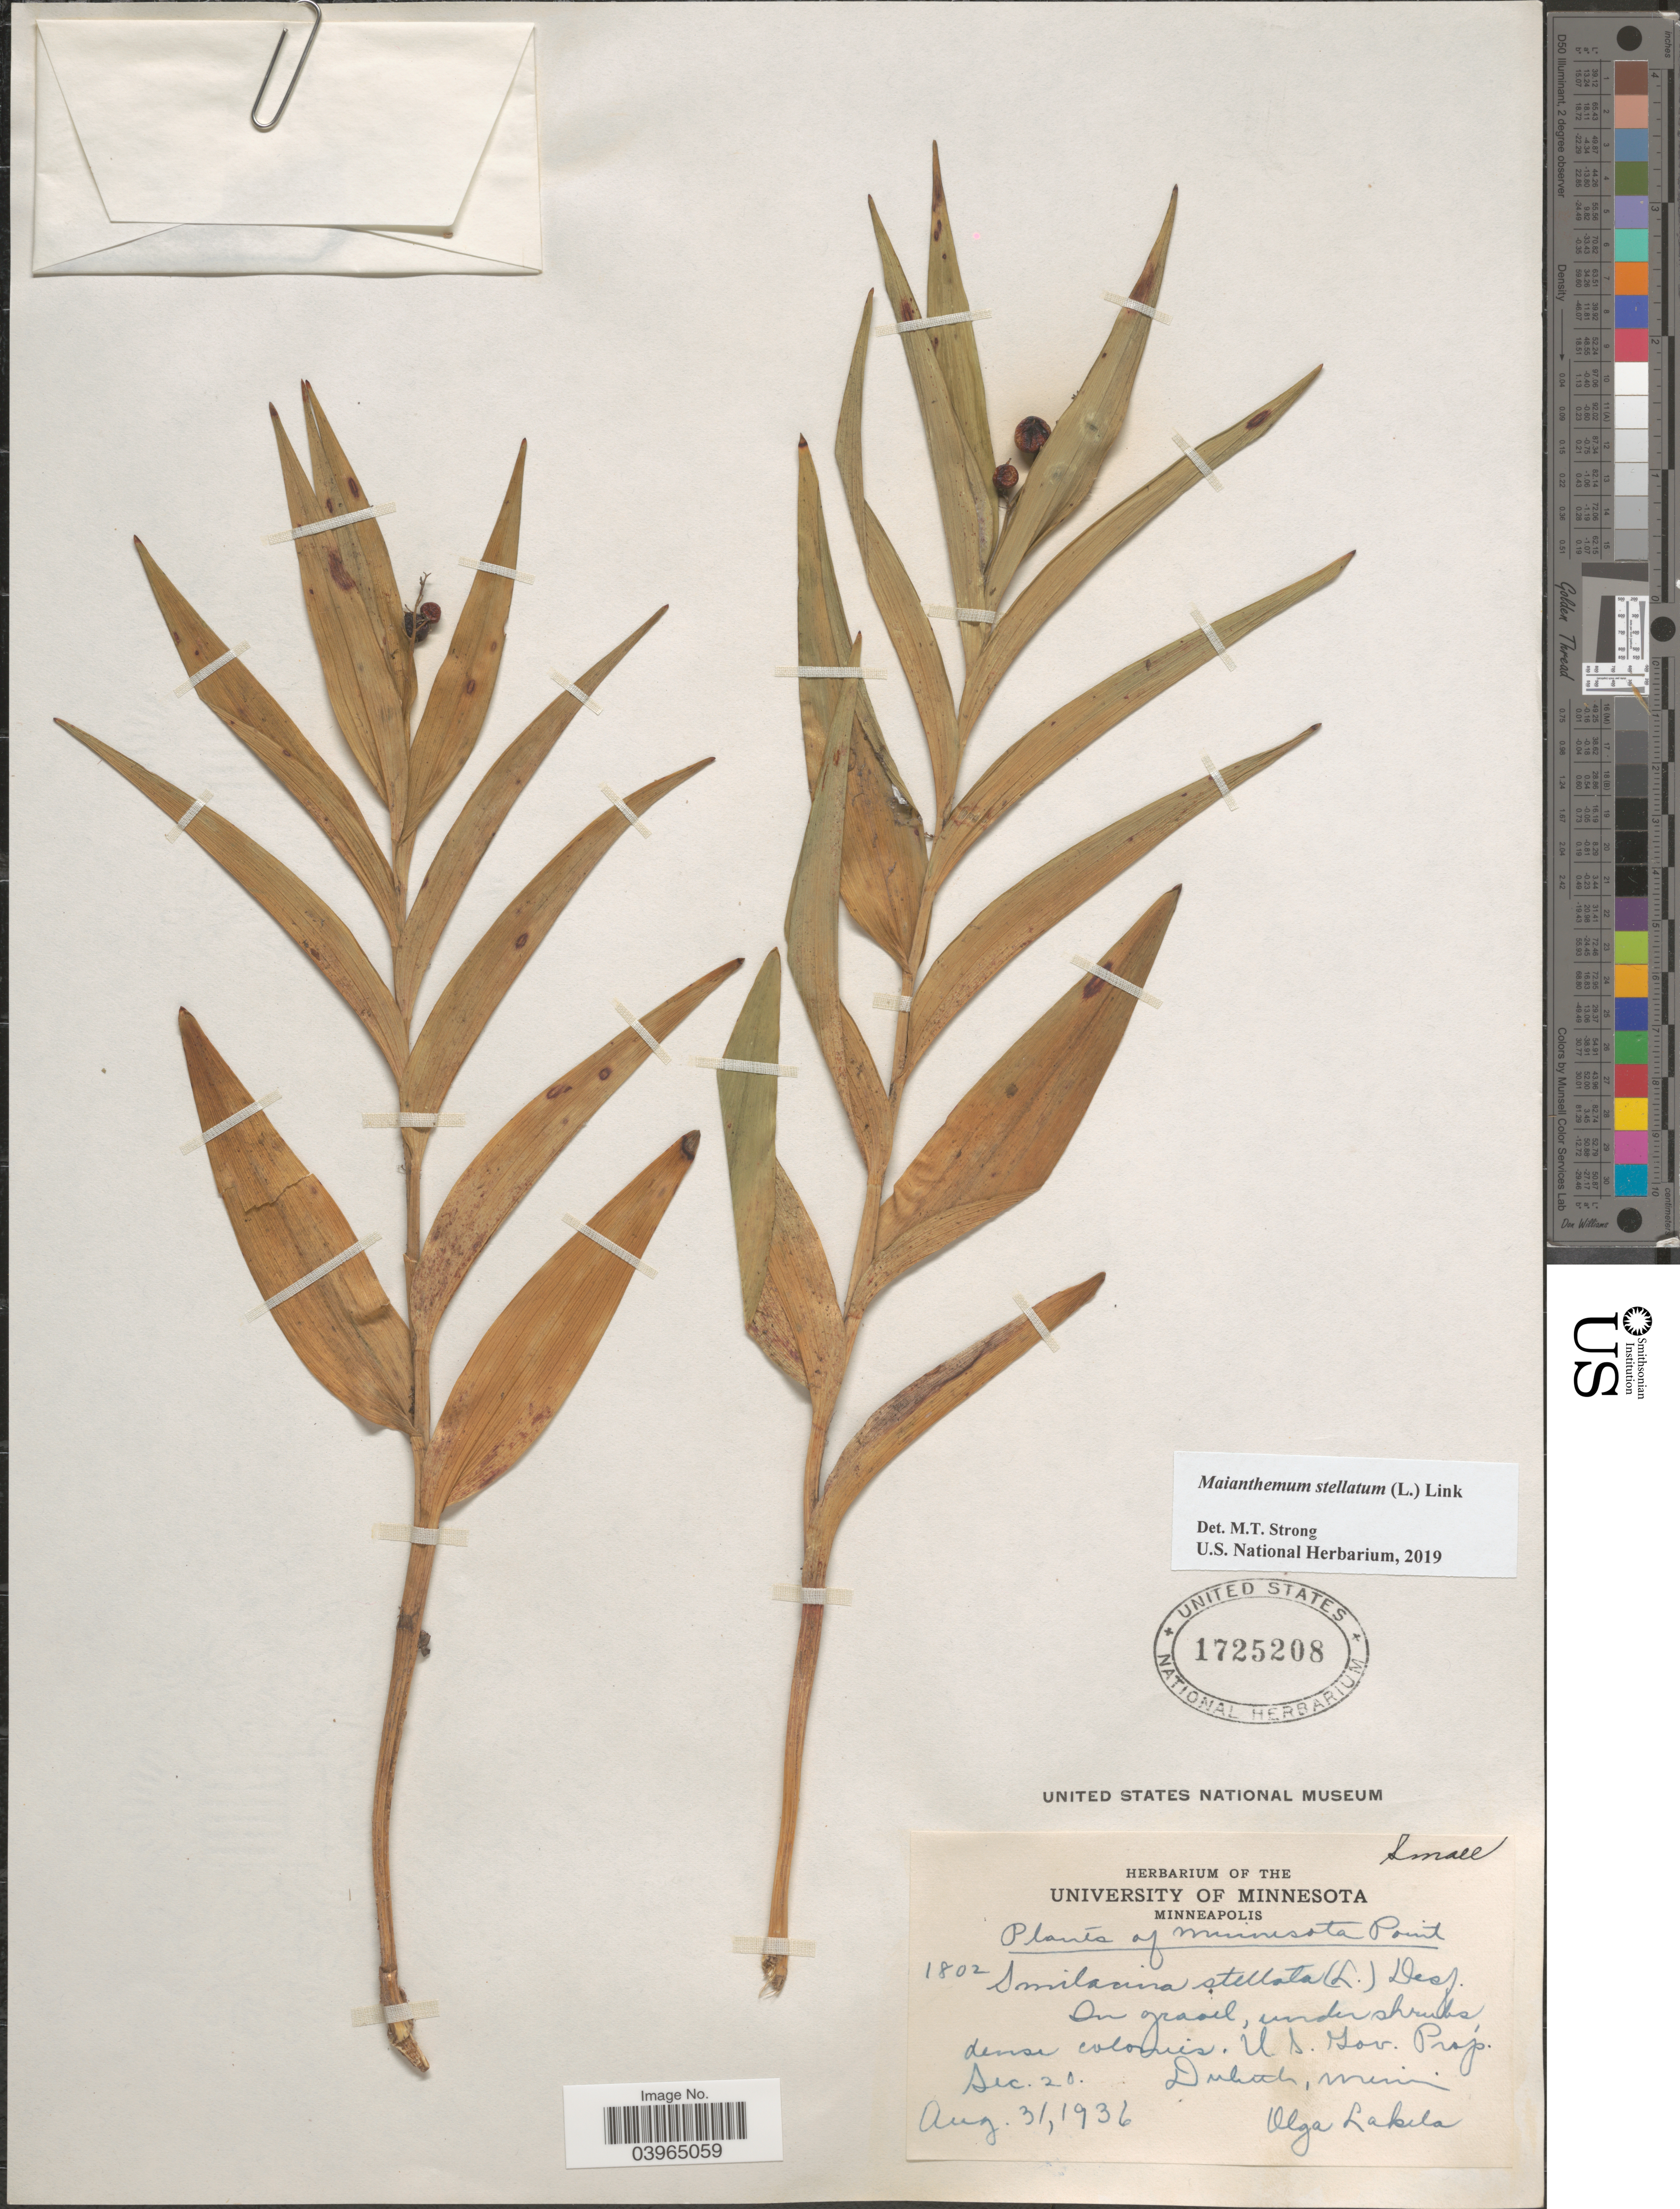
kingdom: Plantae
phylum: Tracheophyta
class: Liliopsida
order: Asparagales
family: Asparagaceae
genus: Maianthemum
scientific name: Maianthemum stellatum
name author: (L.) Link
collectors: O. K. Lakela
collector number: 1802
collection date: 1936-08-31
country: United States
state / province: Minnesota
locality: Minnesota Point. On gravel, under shrubs dense colonies. U.S. Gov. Prop. Sec. 20. Duluth.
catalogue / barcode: US 1725208